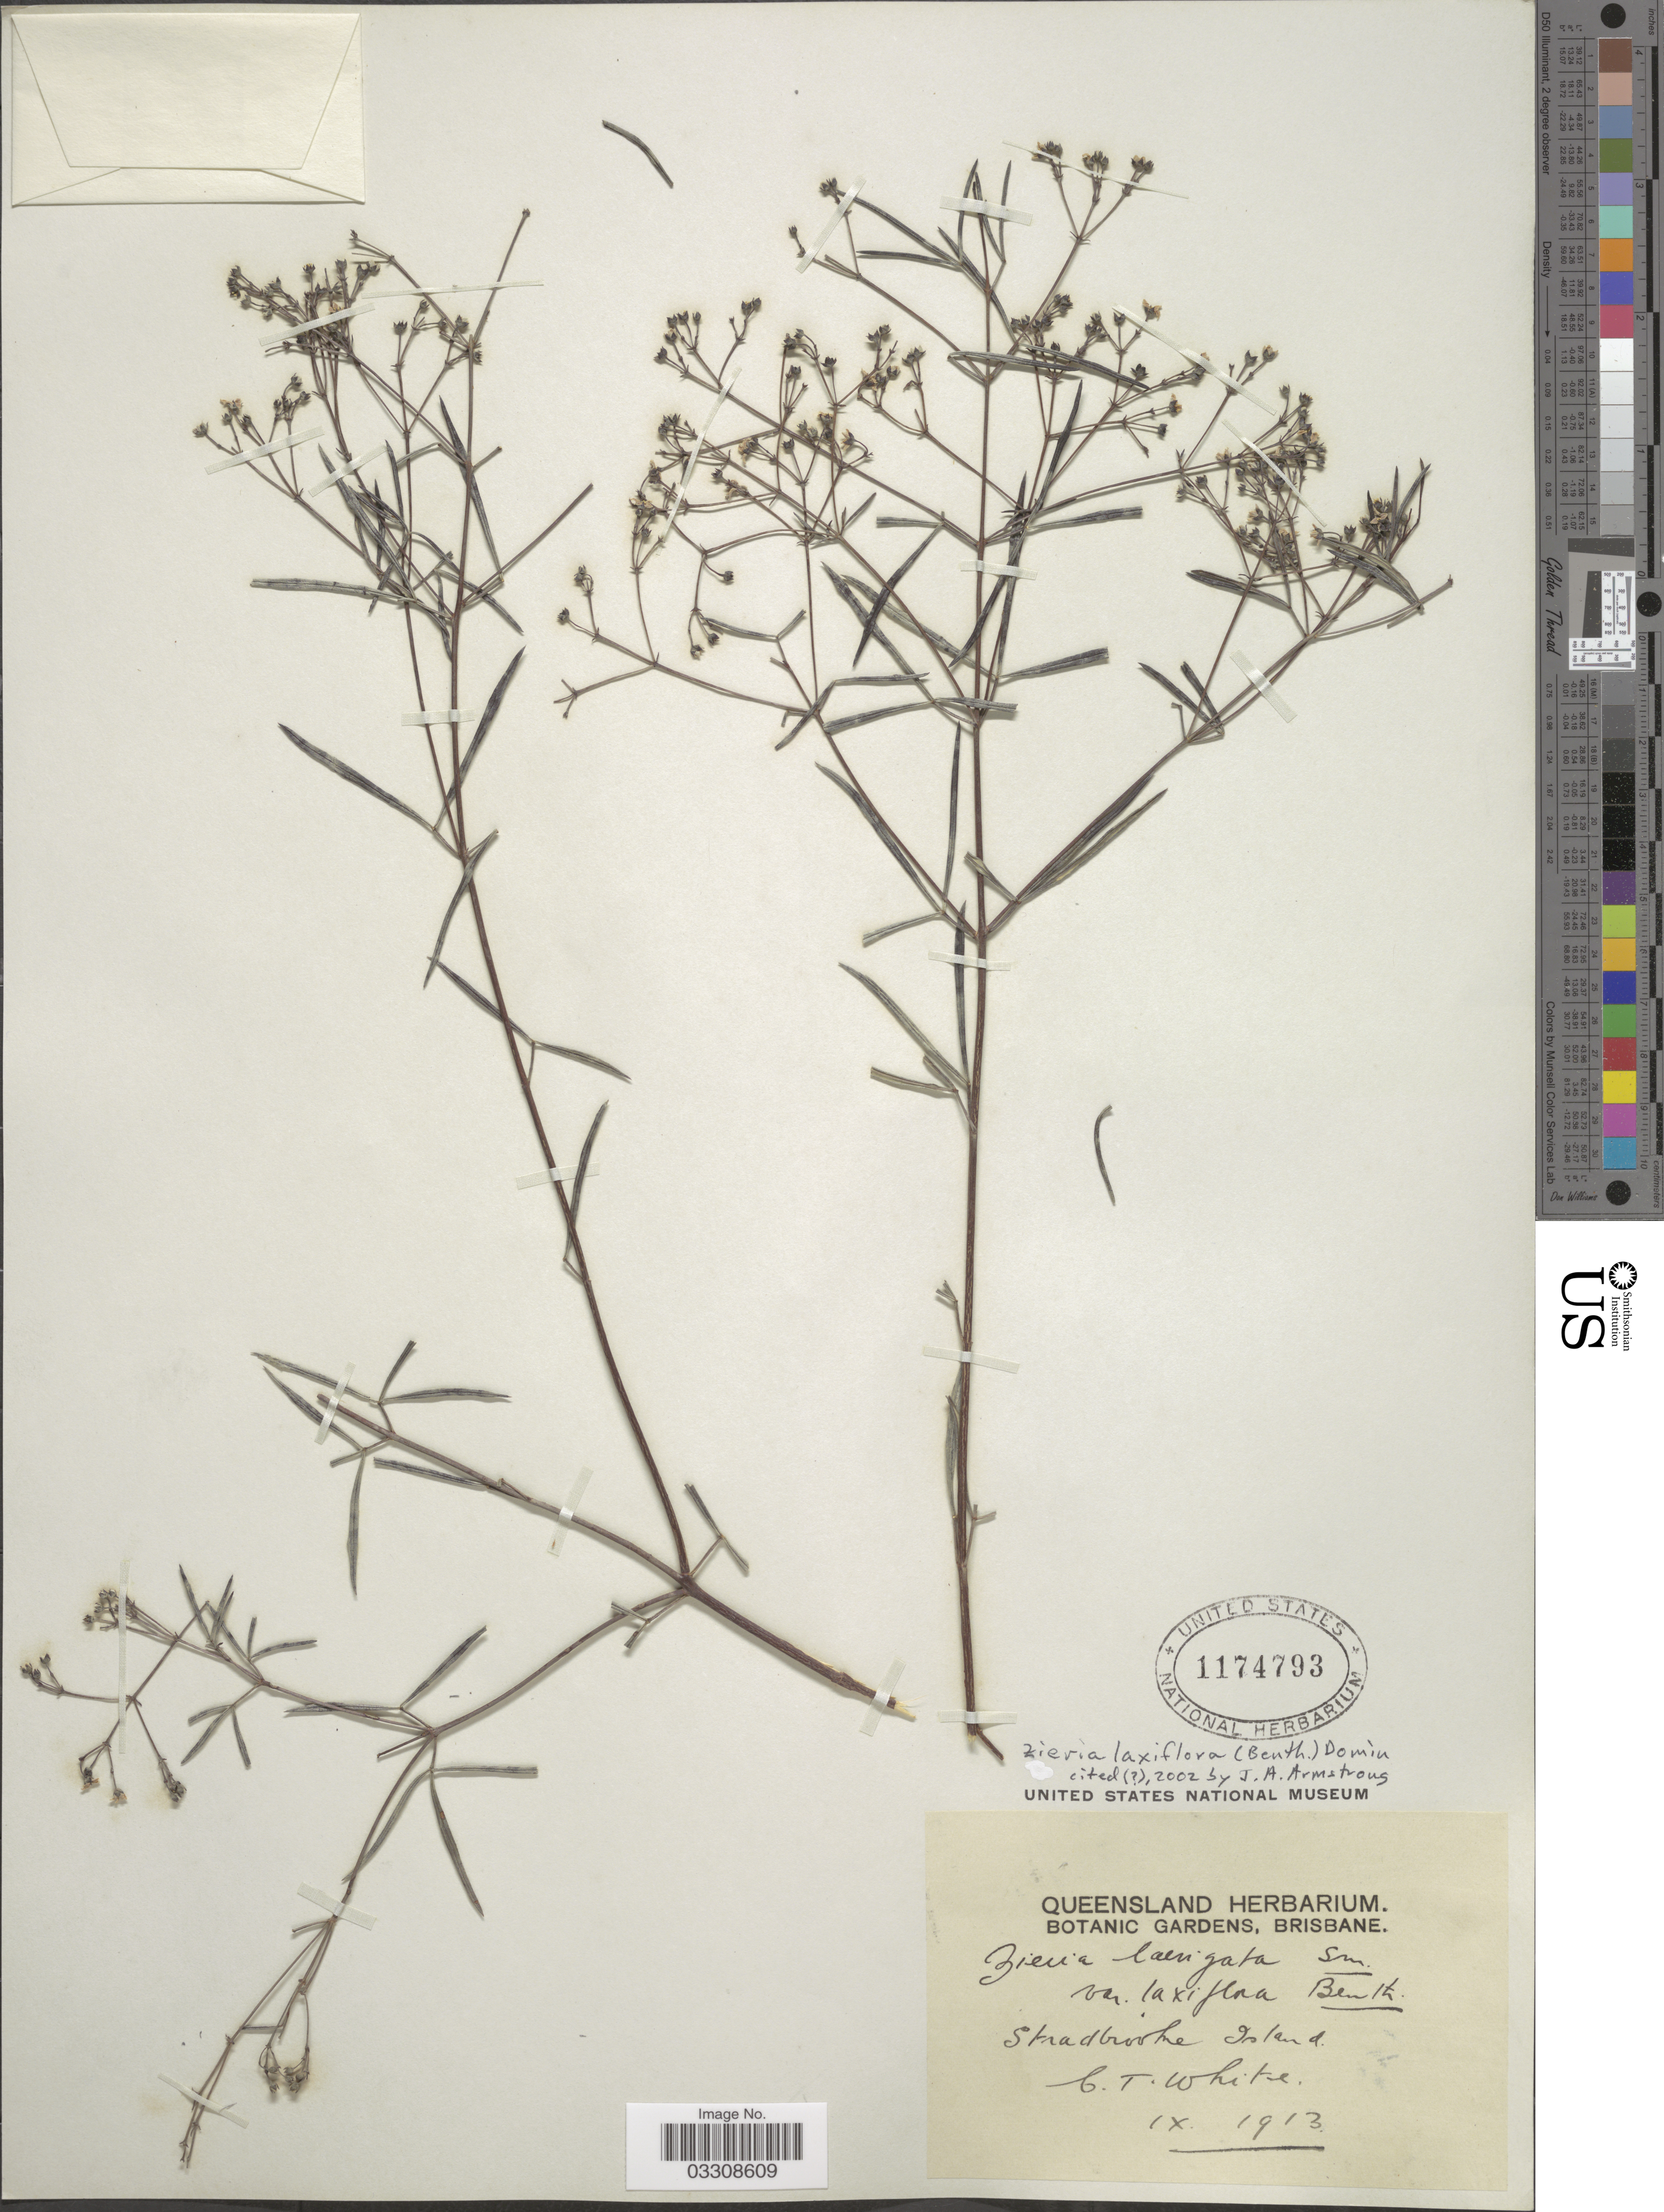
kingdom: Plantae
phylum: Tracheophyta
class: Magnoliopsida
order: Sapindales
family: Rutaceae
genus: Zieria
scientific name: Zieria laxiflora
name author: Domin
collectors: C. T. White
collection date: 1913-09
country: Australia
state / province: Queensland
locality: Stradbrooke Island.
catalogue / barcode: US 1174793